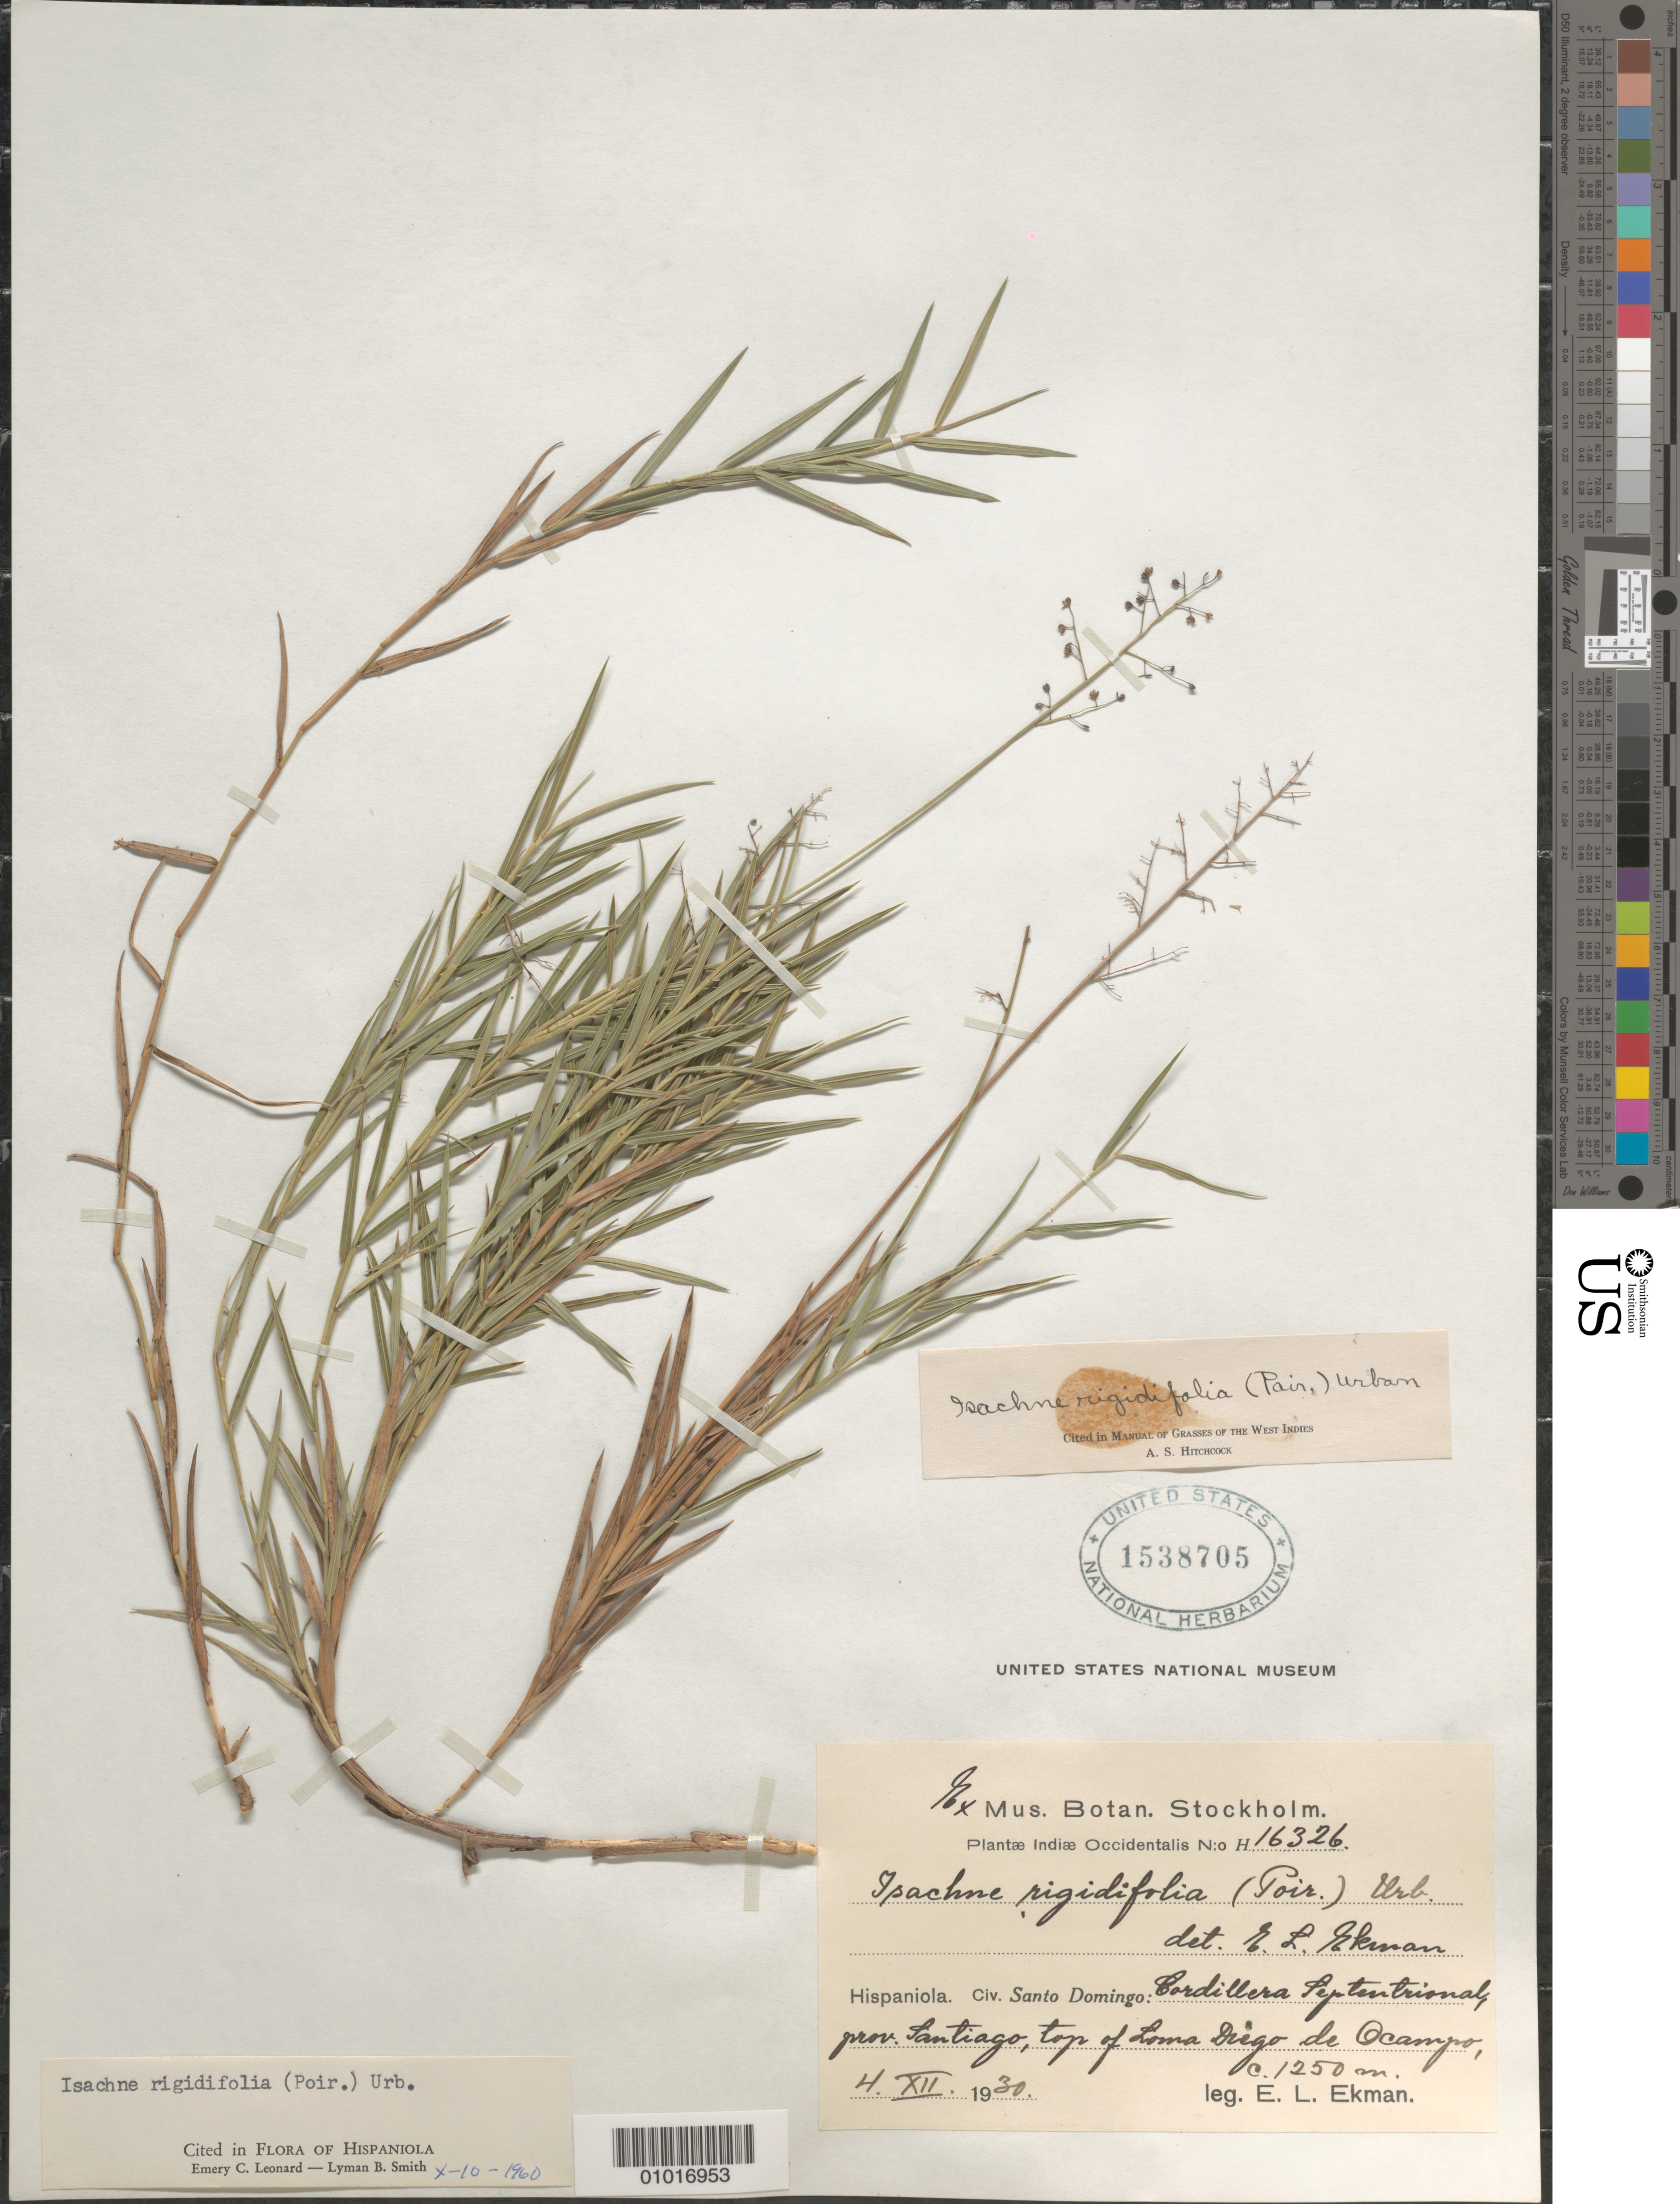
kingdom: Plantae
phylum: Tracheophyta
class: Liliopsida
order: Poales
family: Poaceae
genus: Isachne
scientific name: Isachne rigidifolia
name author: (Poir.) Urb.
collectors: E. L. Ekman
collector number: H 16326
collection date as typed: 04 Dec 1930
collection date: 1930-12-04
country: Dominican Republic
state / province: Santiago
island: Hispaniola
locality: Cordillera Septentrional, prov. Santiago, Top of Loma Diego de Ocampo,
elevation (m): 1250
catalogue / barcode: US 1538705